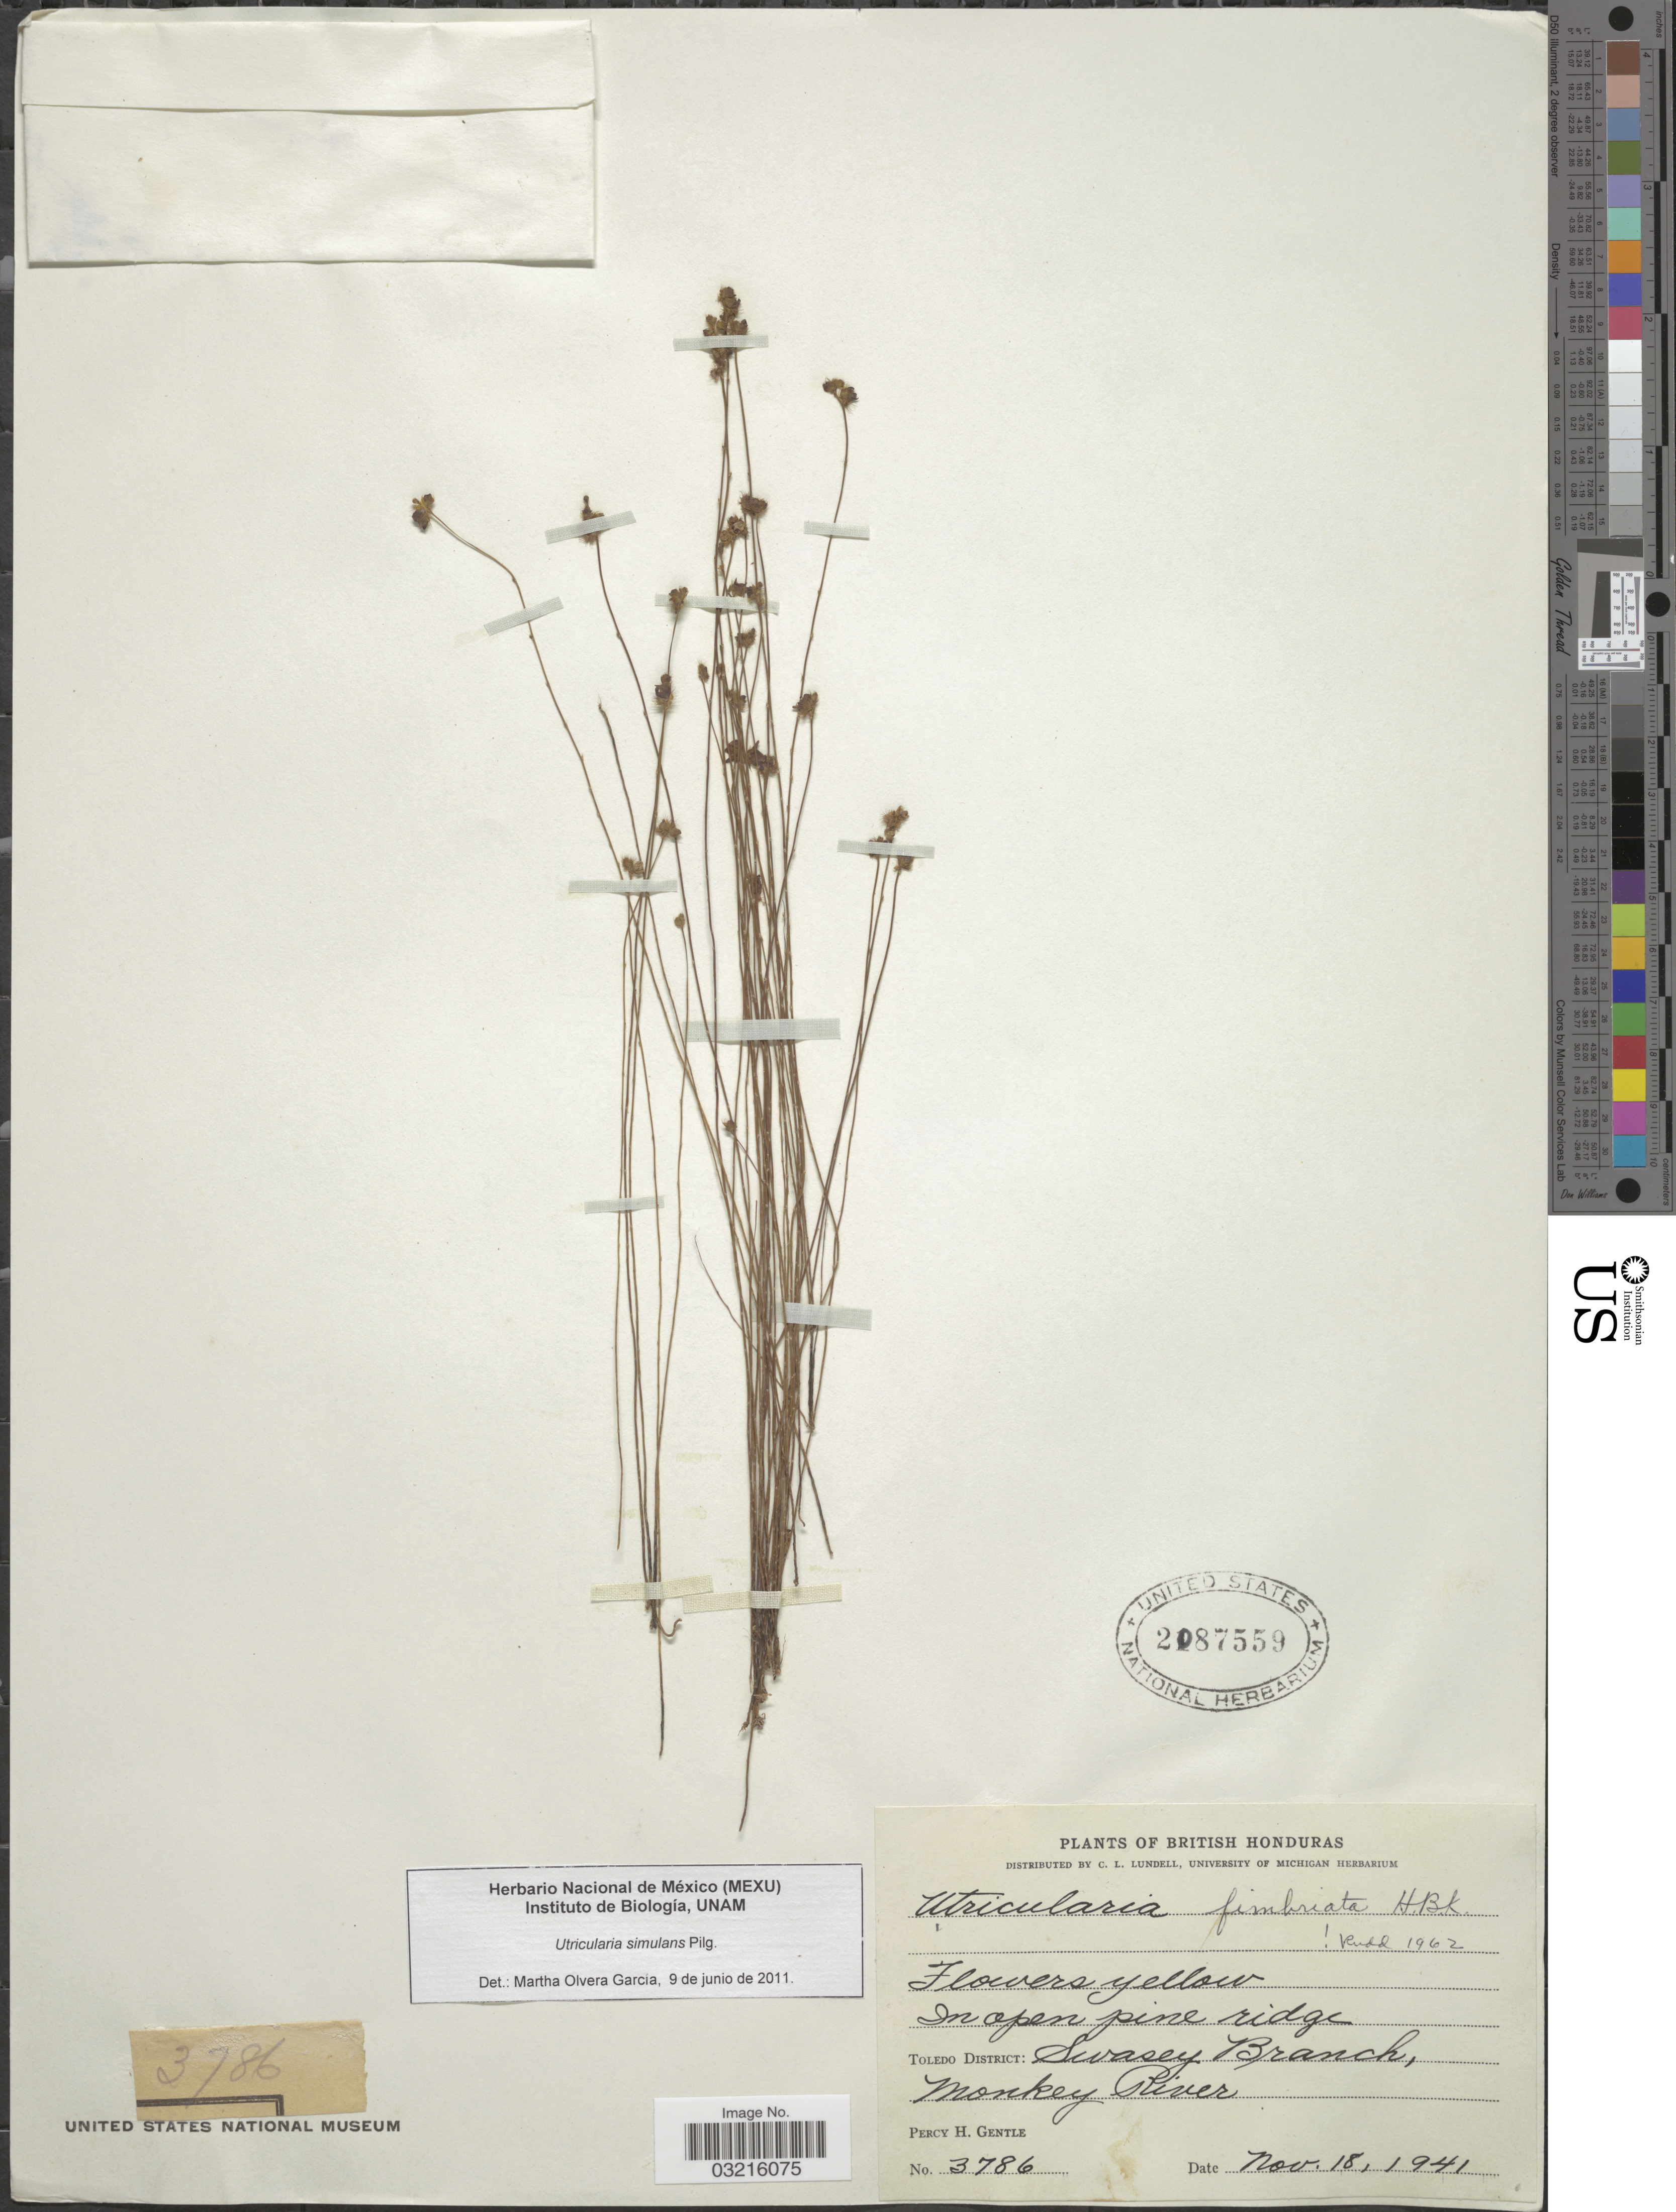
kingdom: Plantae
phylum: Tracheophyta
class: Magnoliopsida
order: Lamiales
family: Lentibulariaceae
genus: Utricularia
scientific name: Utricularia simulans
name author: Pilg.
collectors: P. H. Gentle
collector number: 3786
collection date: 1941-11-18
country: Belize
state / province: Toledo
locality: Swasey Branch, Monkey River.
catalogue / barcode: US 2087559